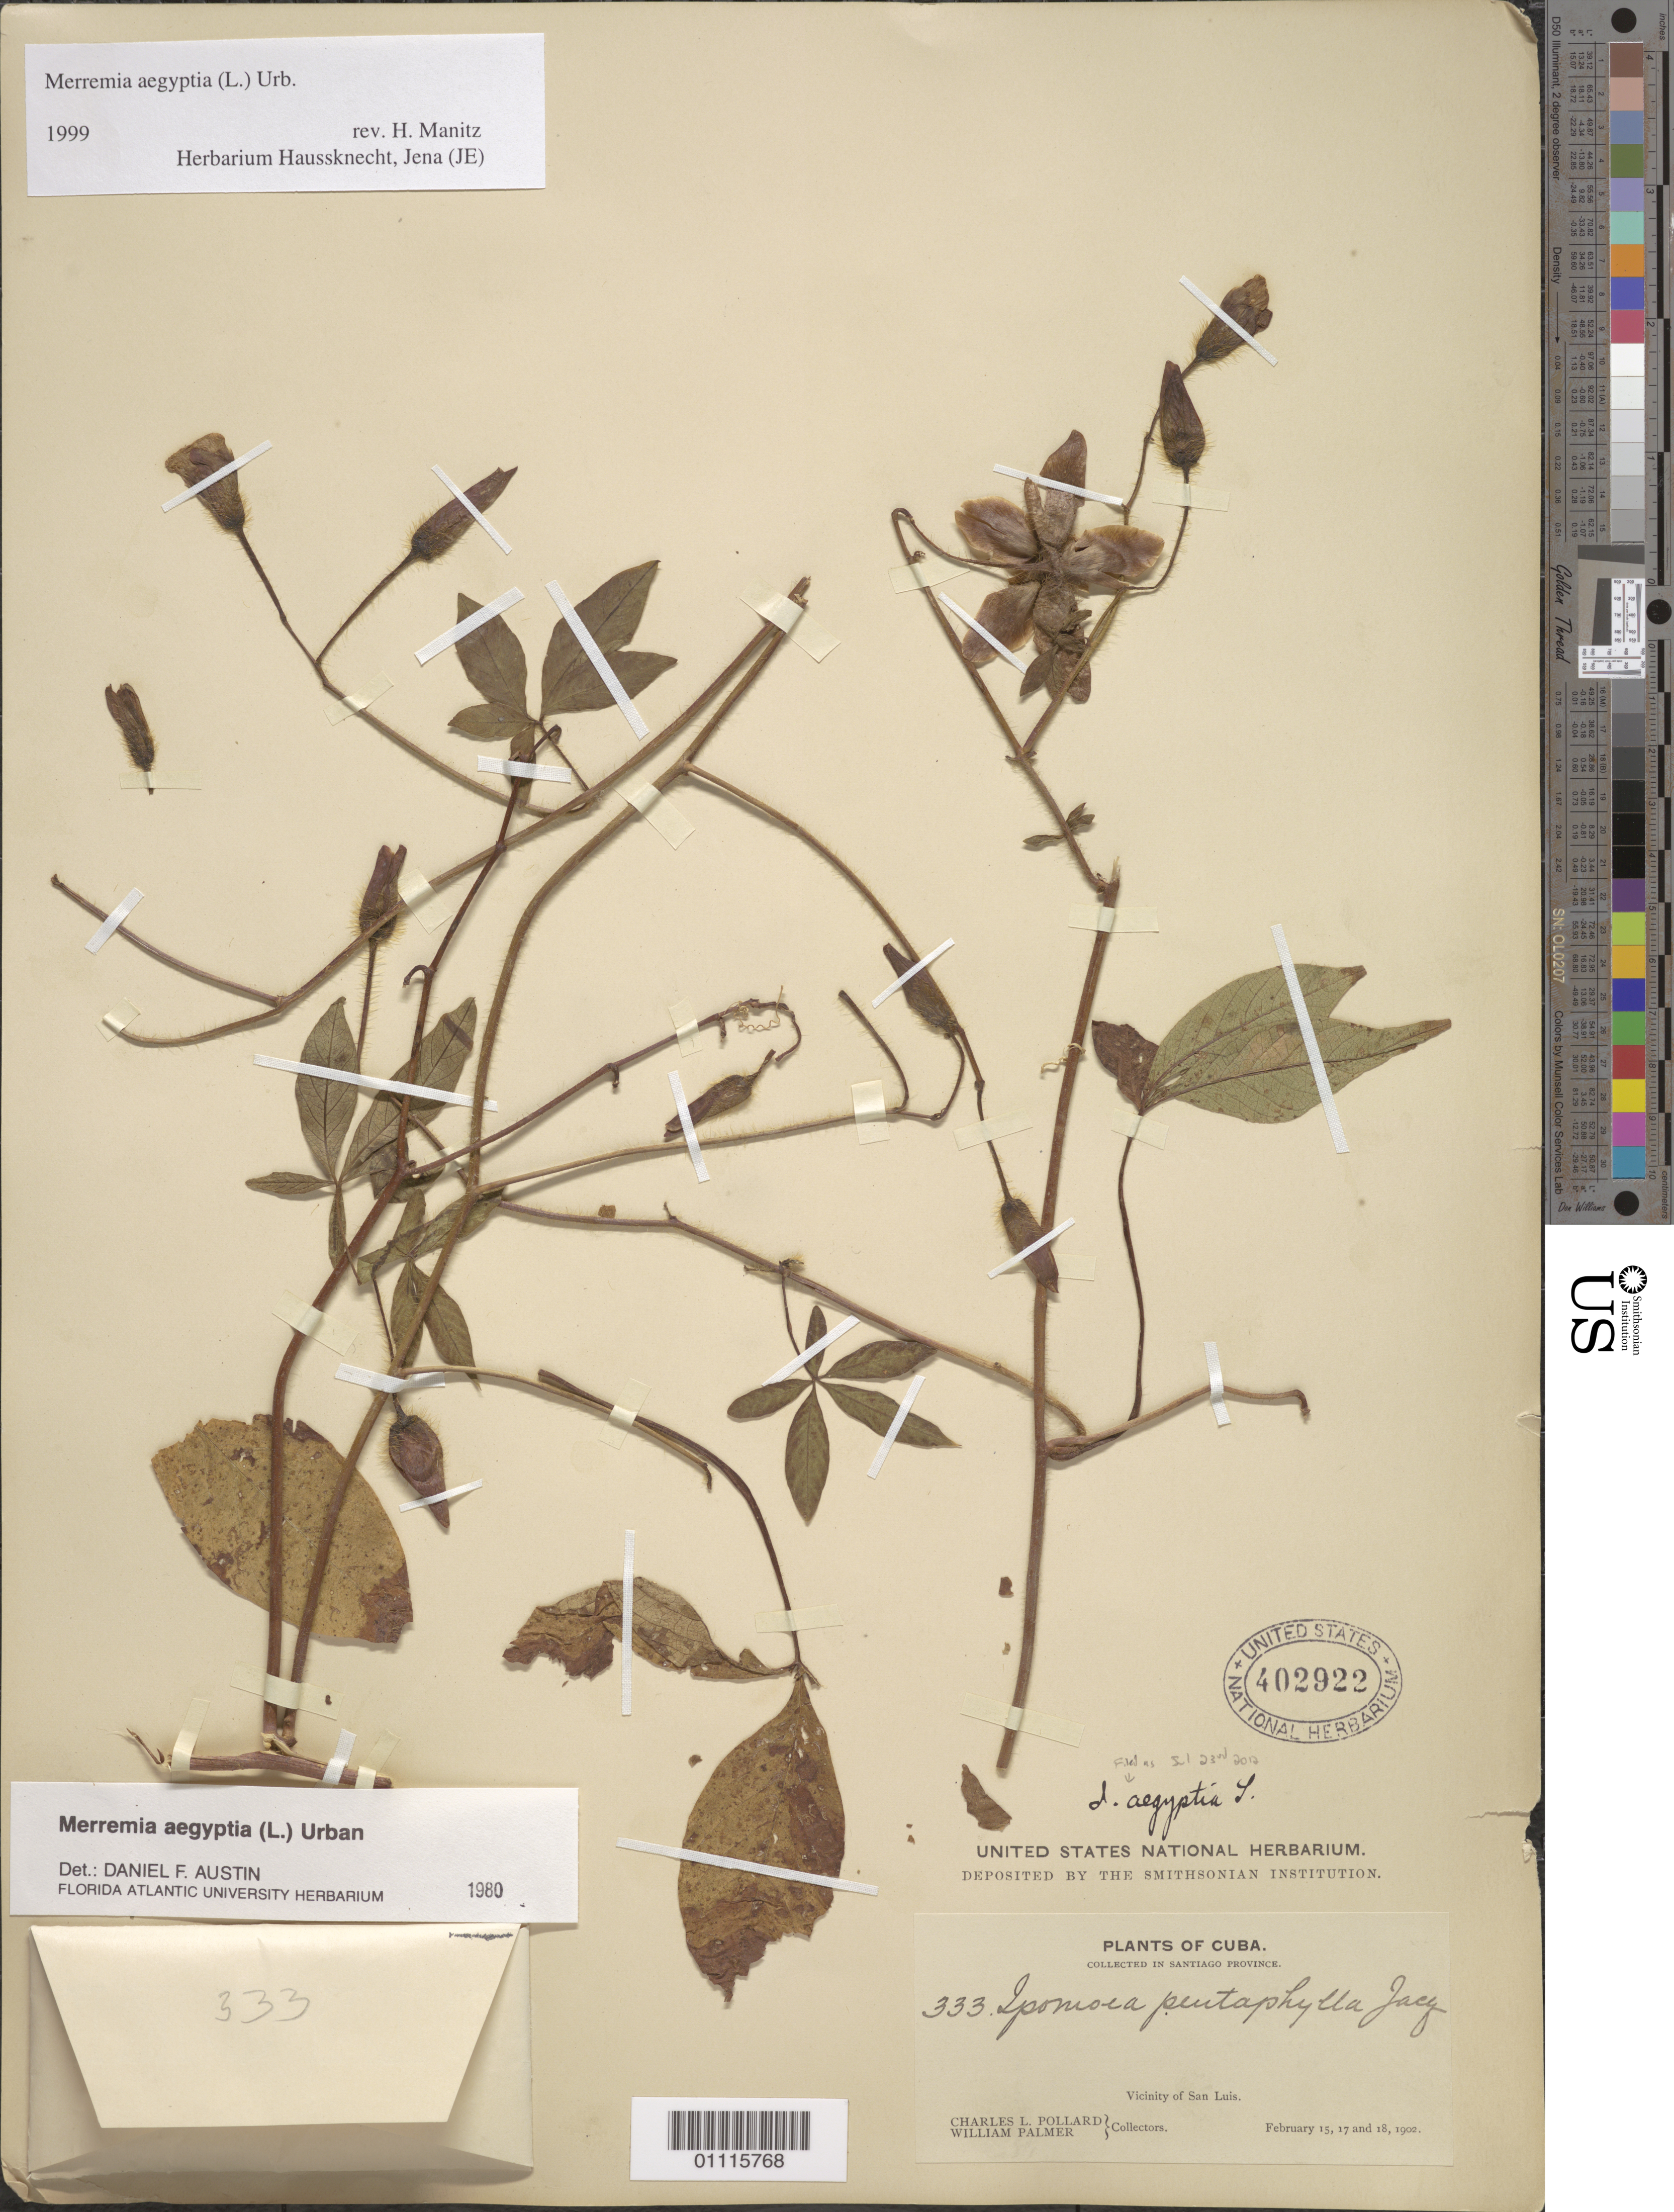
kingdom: Plantae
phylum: Tracheophyta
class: Magnoliopsida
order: Solanales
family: Convolvulaceae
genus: Distimake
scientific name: Distimake aegyptius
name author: (L.) A. R. Simões & Staples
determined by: Strong, Mark T., (BOT), Smithsonian Institution - National Museum of Natural History (UNITED STATES)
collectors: C. L. Pollard & W. Palmer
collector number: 333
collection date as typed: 15 Feb 1902 and 17 Feb 1902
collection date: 1902-02-15,1902-02-17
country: Cuba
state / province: Santiago de Cuba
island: Cuba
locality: Vicinity of San Luis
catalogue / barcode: US 402922